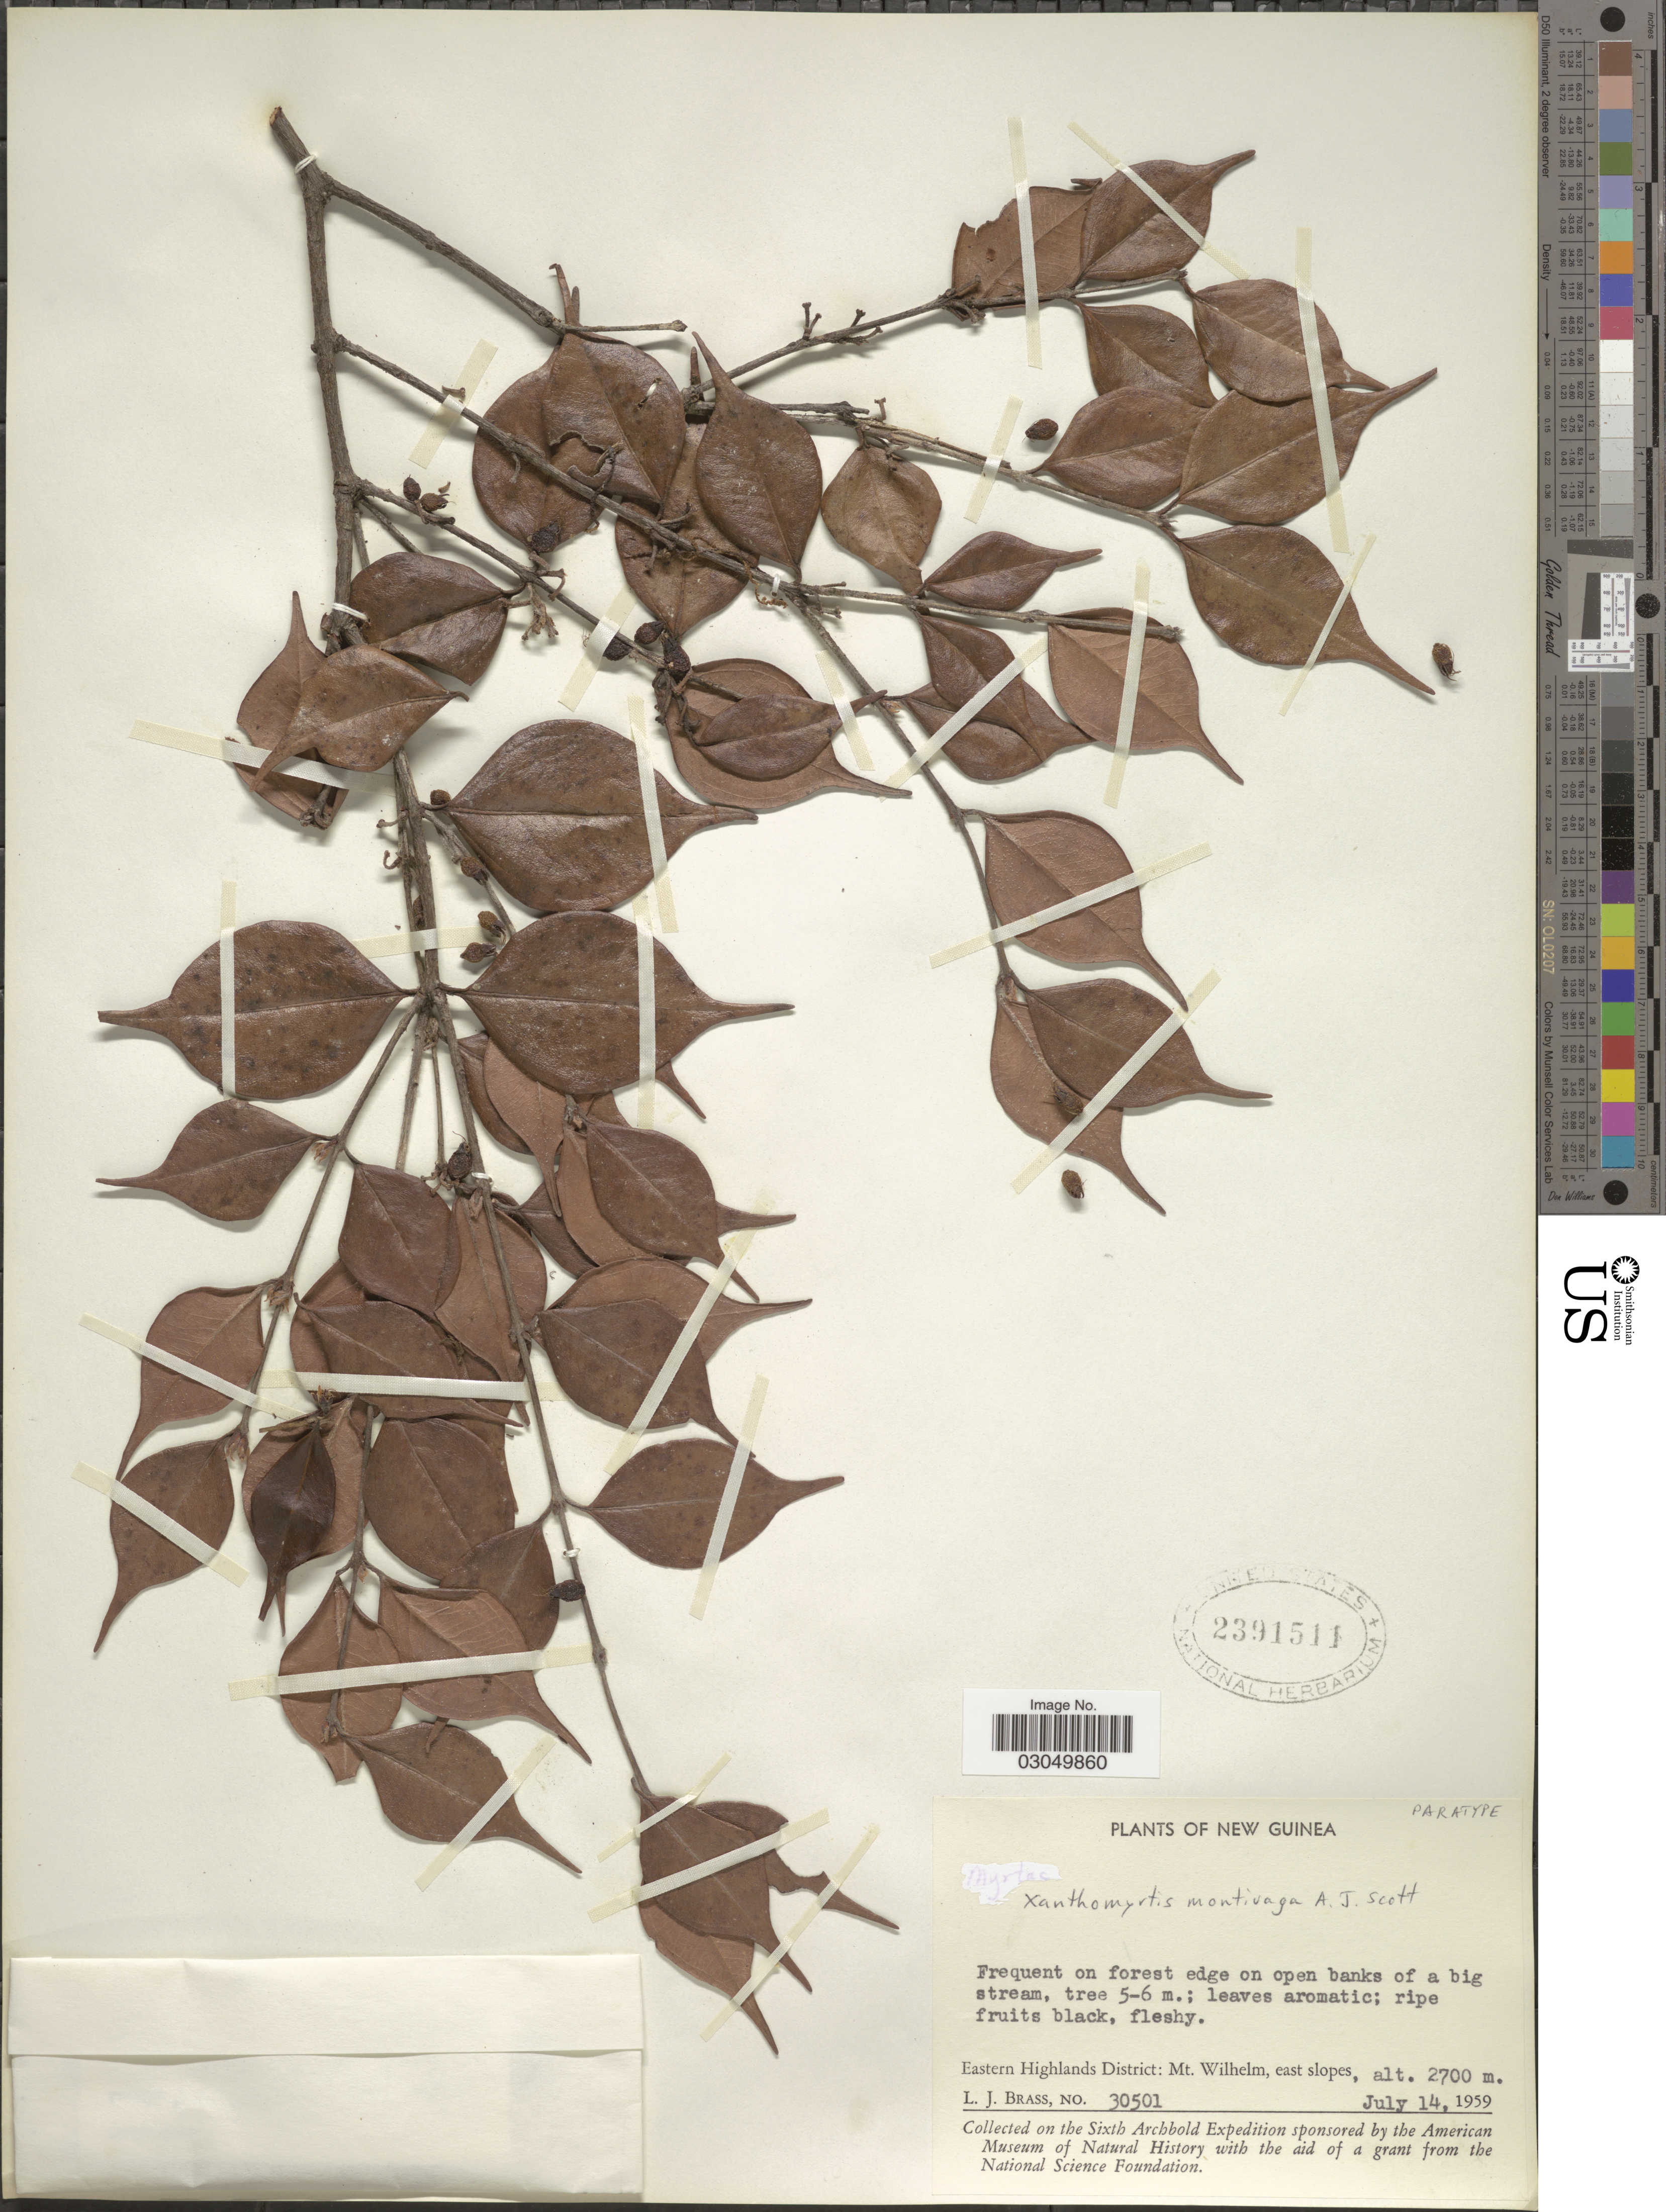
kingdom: Plantae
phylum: Tracheophyta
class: Magnoliopsida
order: Myrtales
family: Myrtaceae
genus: Xanthomyrtus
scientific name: Xanthomyrtus montivaga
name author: A.J. Scott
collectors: L. J. Brass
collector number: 30501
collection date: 1959-07-14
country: Papua New Guinea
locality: New Guinea. Eastern Highlands District: Mt. Wilhelm, east slopes.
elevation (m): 2700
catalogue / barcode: US 2391511